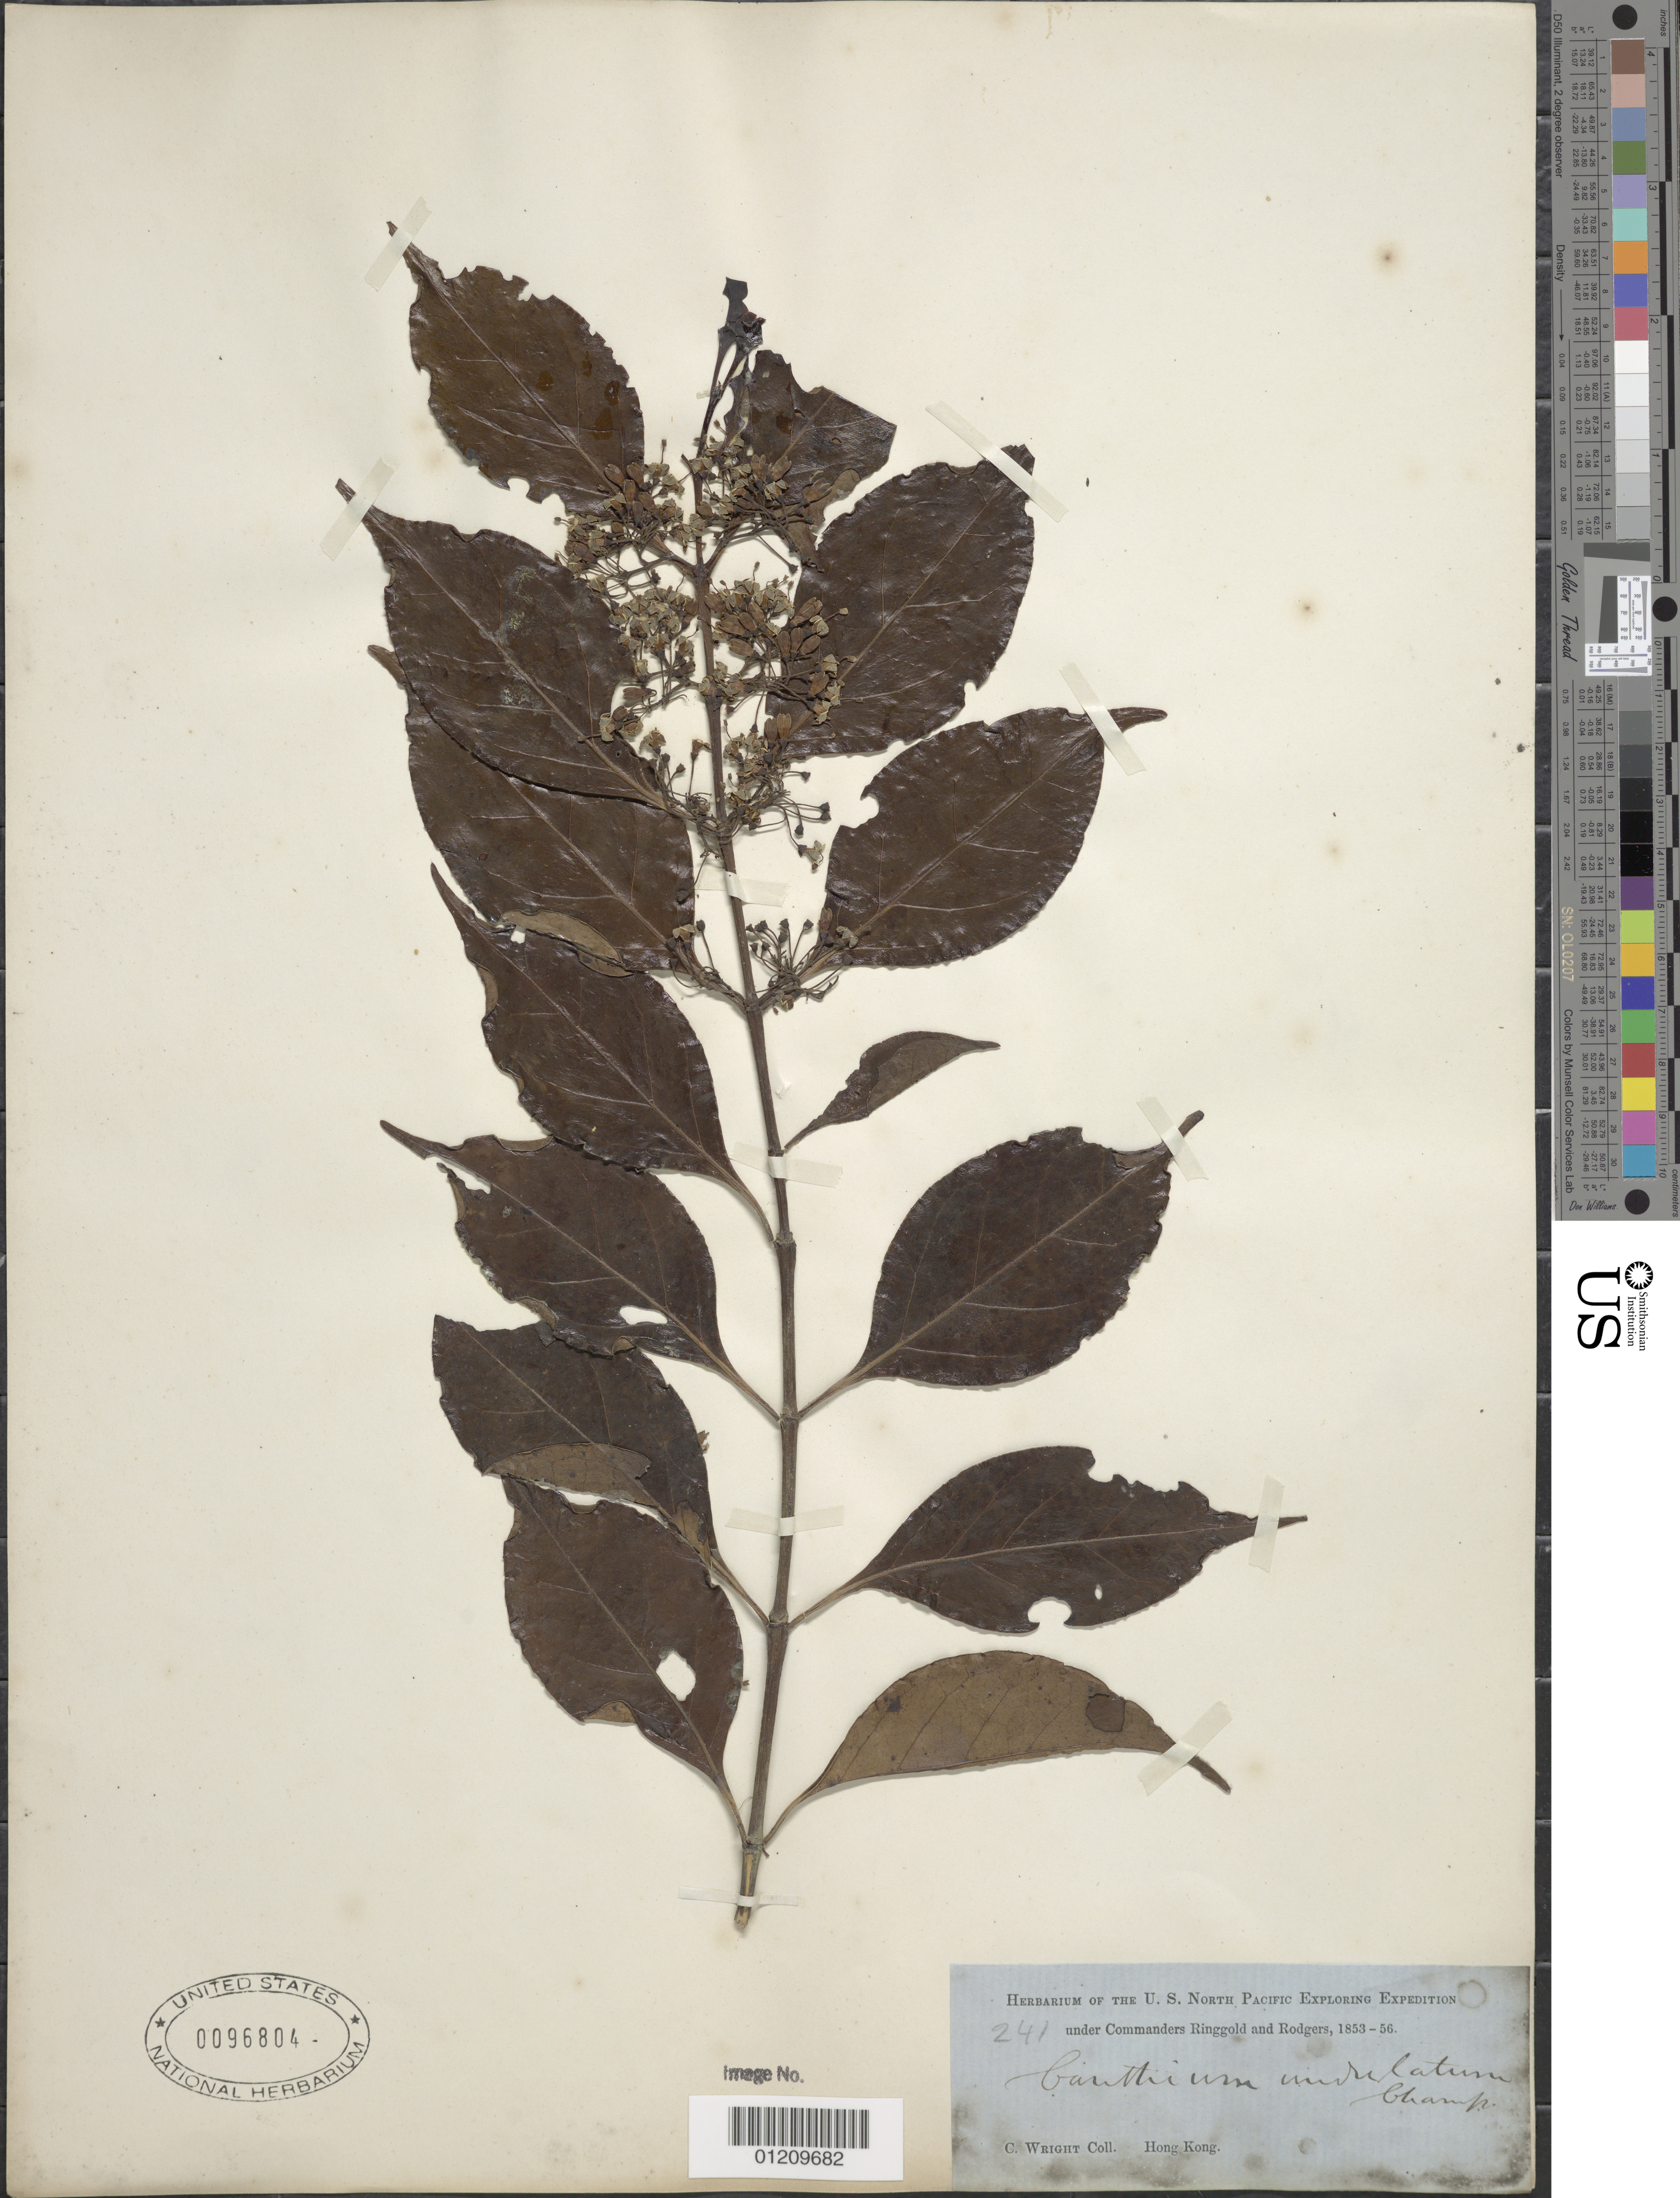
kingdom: Plantae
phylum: Tracheophyta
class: Magnoliopsida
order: Gentianales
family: Rubiaceae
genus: Canthium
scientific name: Canthium undulatum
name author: Champ. ex Benth.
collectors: C. Wright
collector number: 241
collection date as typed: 1853 to -- -- 1856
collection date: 1853/1856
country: China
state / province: Hong Kong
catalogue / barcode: US 96804